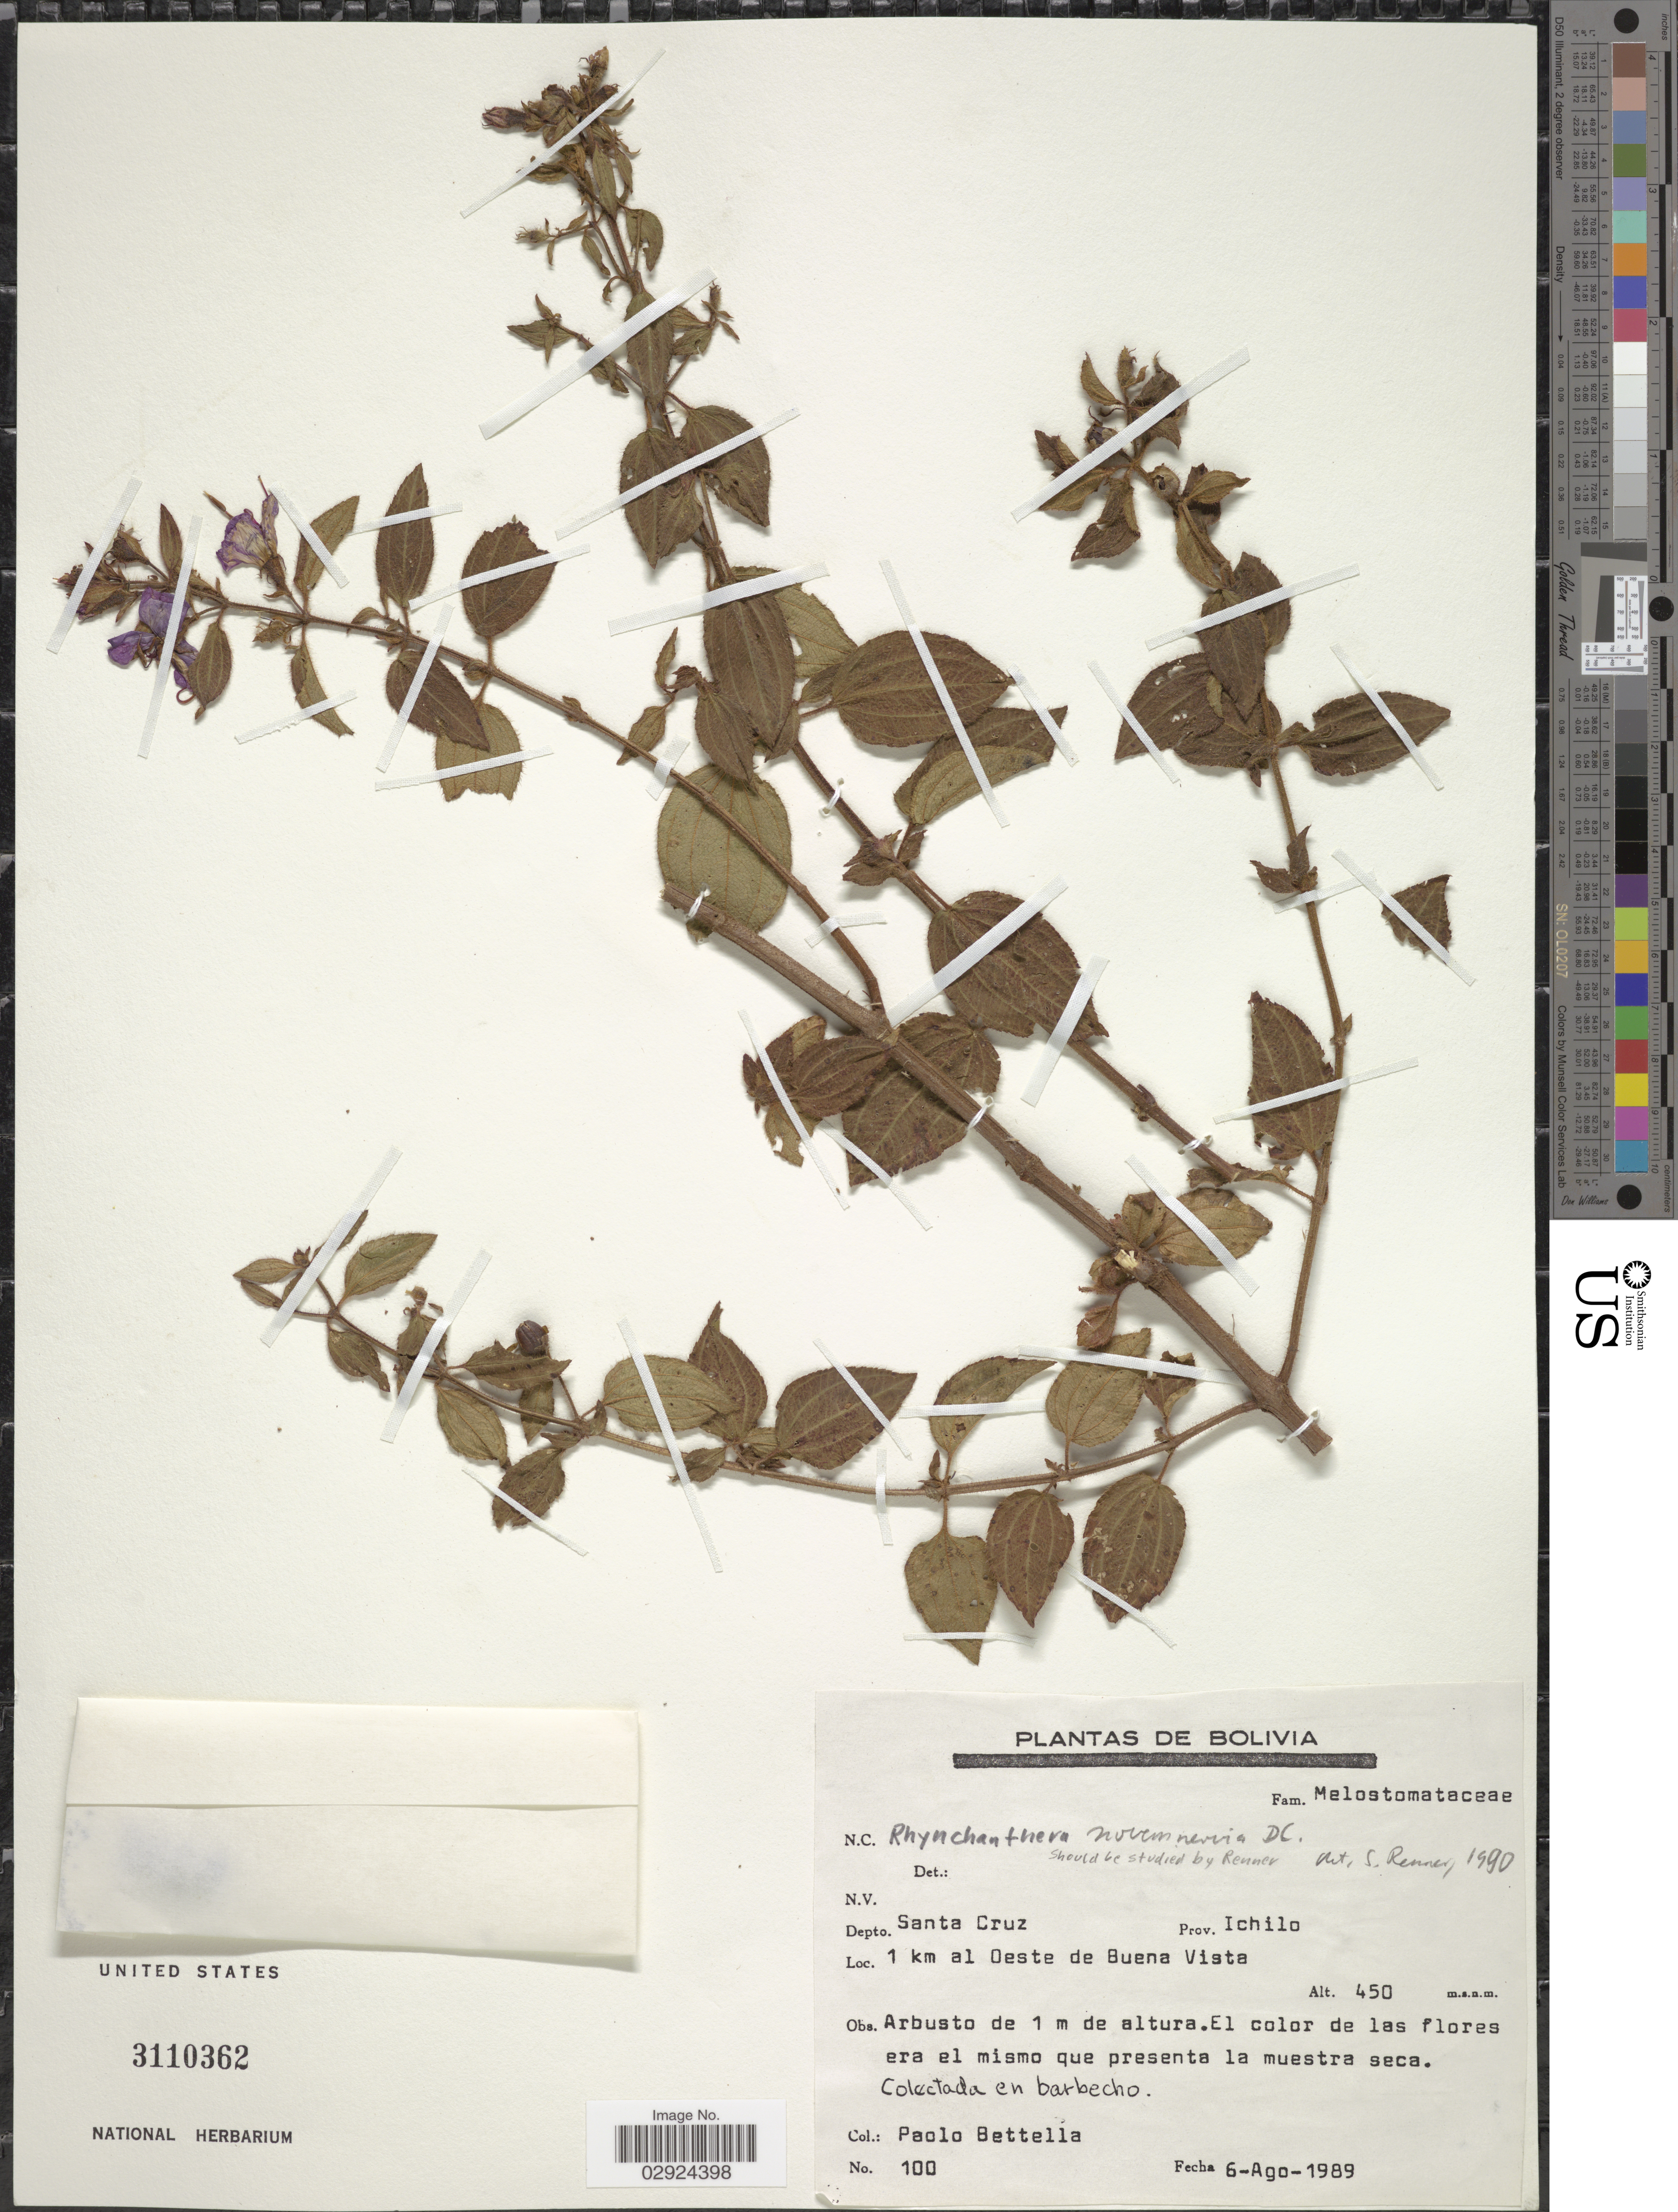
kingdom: Plantae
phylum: Tracheophyta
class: Magnoliopsida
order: Myrtales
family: Melastomataceae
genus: Rhynchanthera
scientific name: Rhynchanthera novemnervia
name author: DC.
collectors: P. Bettella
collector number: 100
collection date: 1989-08-06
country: Bolivia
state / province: Santa Cruz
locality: Depto. Santa Cruz, Prov. Ichilo, 1 km al Oeste de Buena Vista.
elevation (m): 450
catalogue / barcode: US 3110362